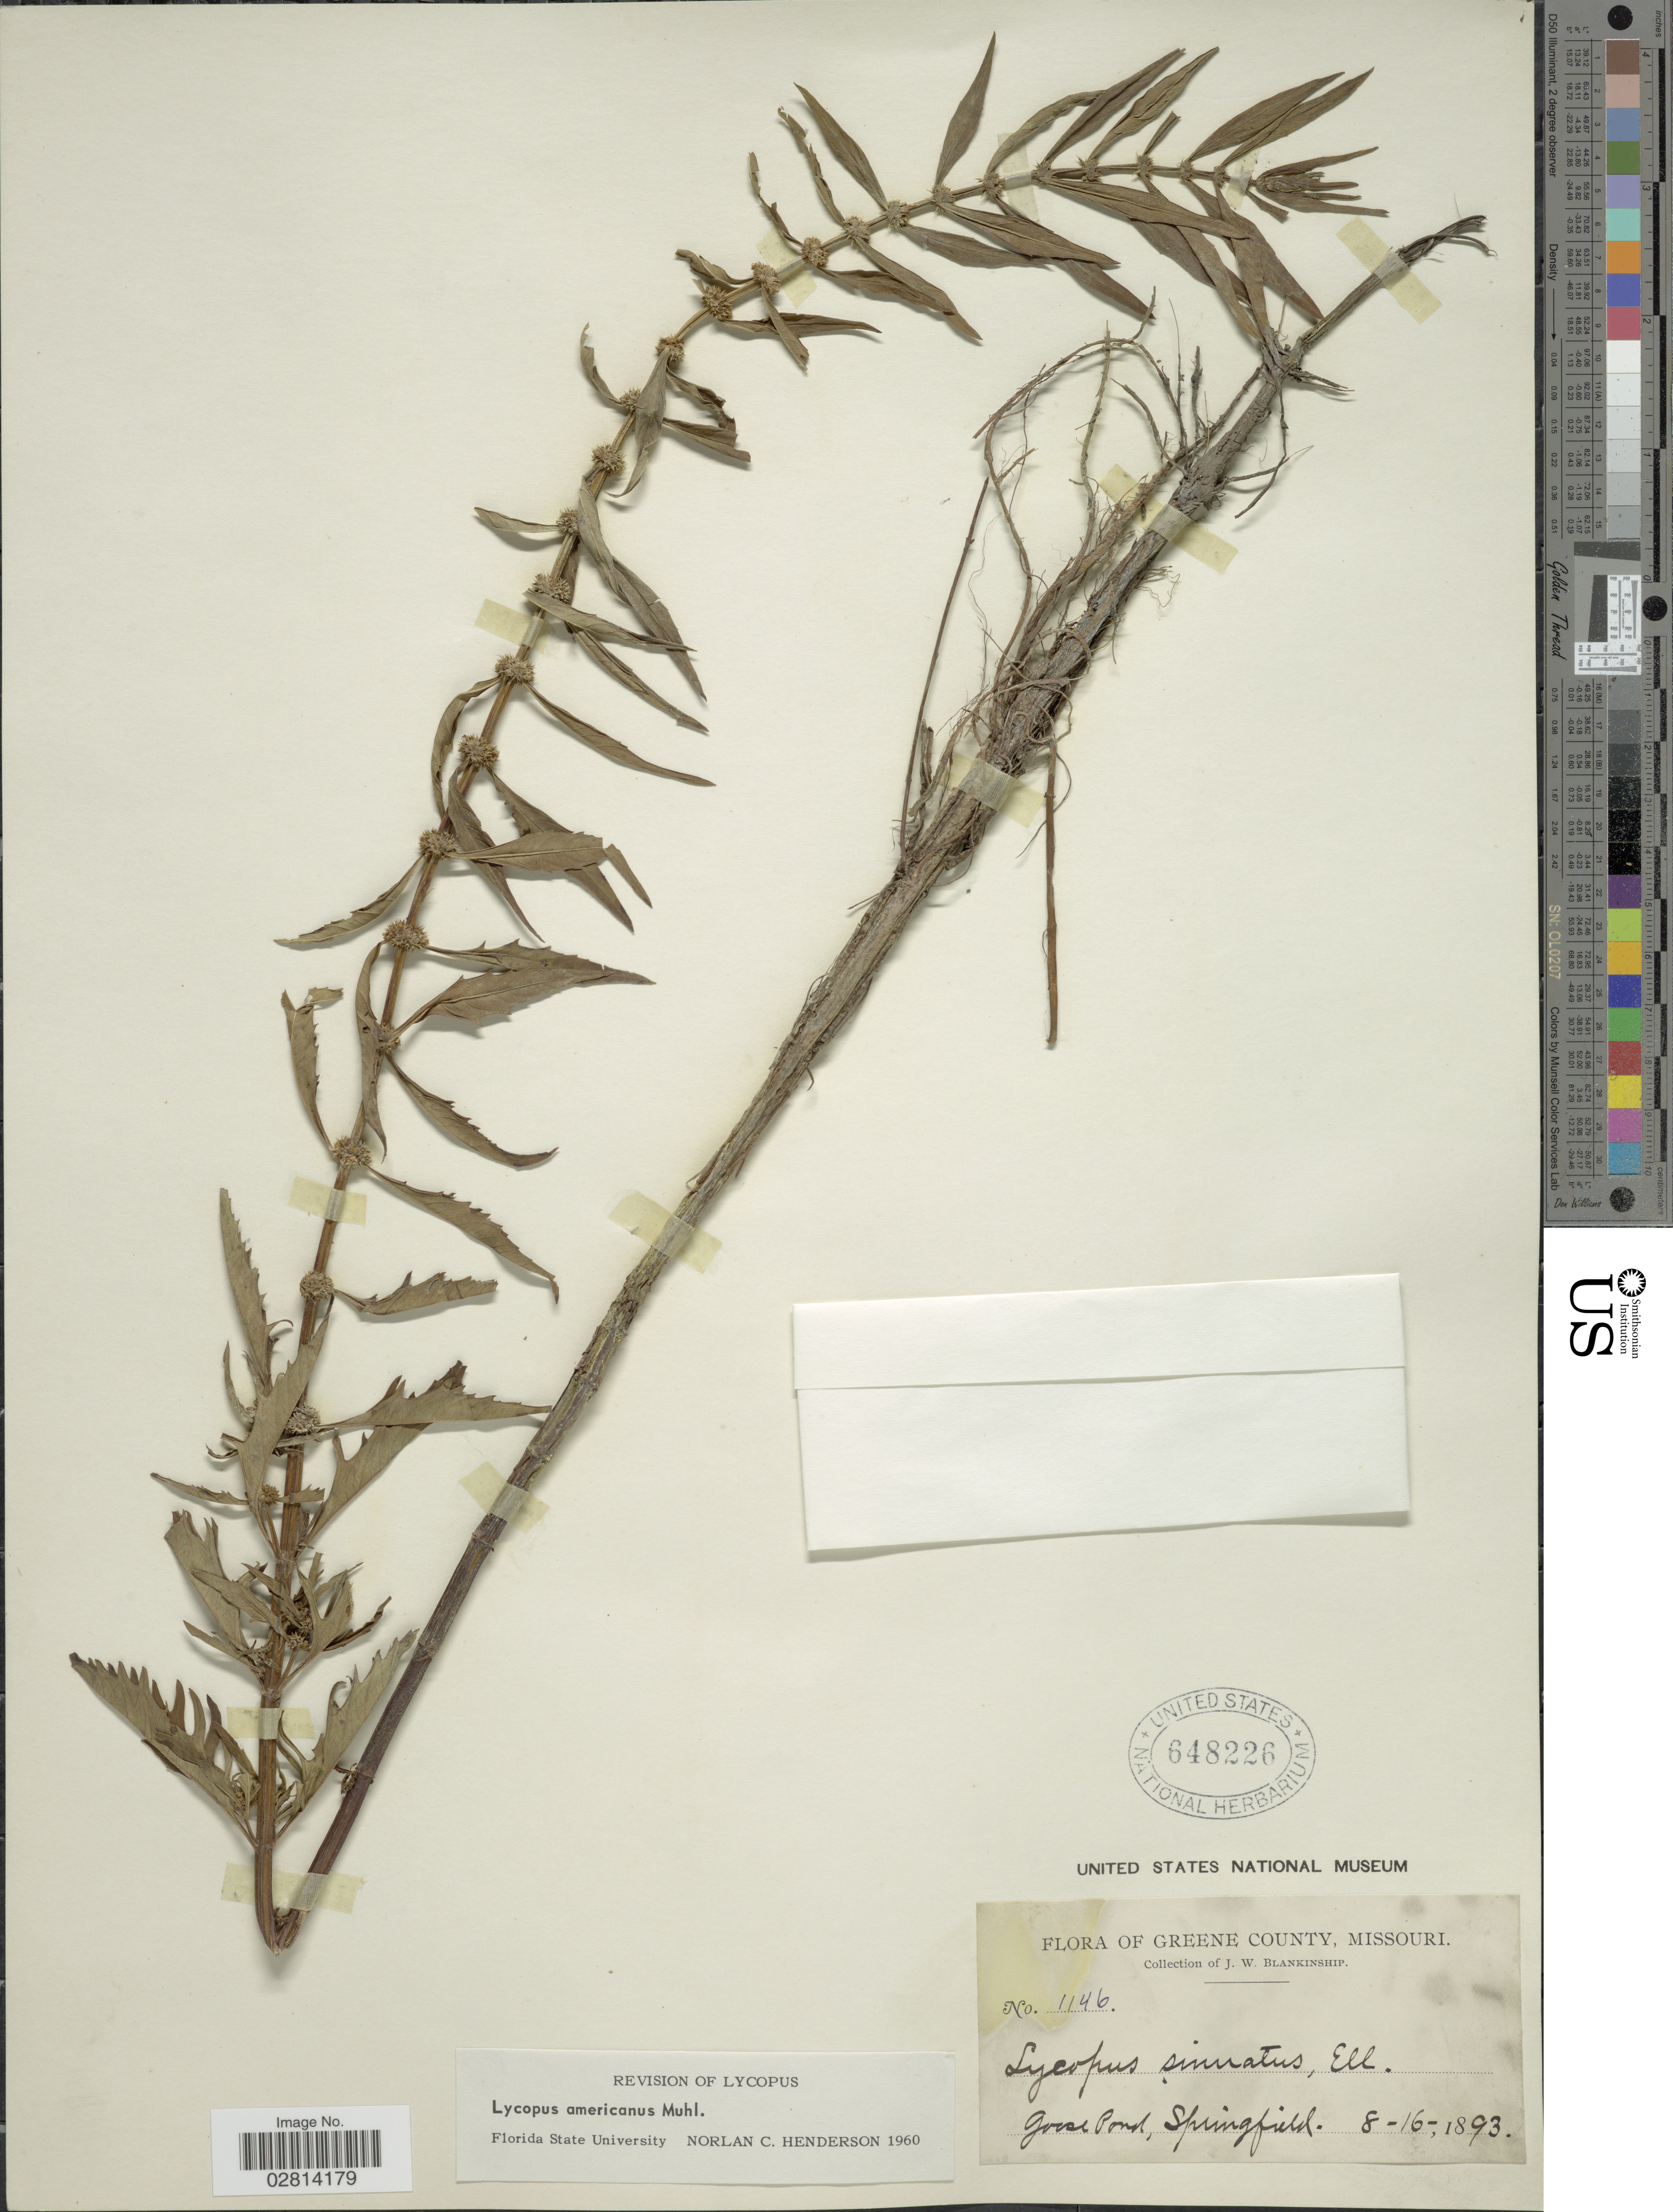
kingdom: Plantae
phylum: Tracheophyta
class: Magnoliopsida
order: Lamiales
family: Lamiaceae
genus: Lycopus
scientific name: Lycopus americanus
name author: Muhl. ex W.P.C. Barton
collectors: J. W. Blankinship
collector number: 1146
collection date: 1893-08-16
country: United States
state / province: Missouri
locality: Greene County, Missouri, Goose Pond, Springfield.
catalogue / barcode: US 648226